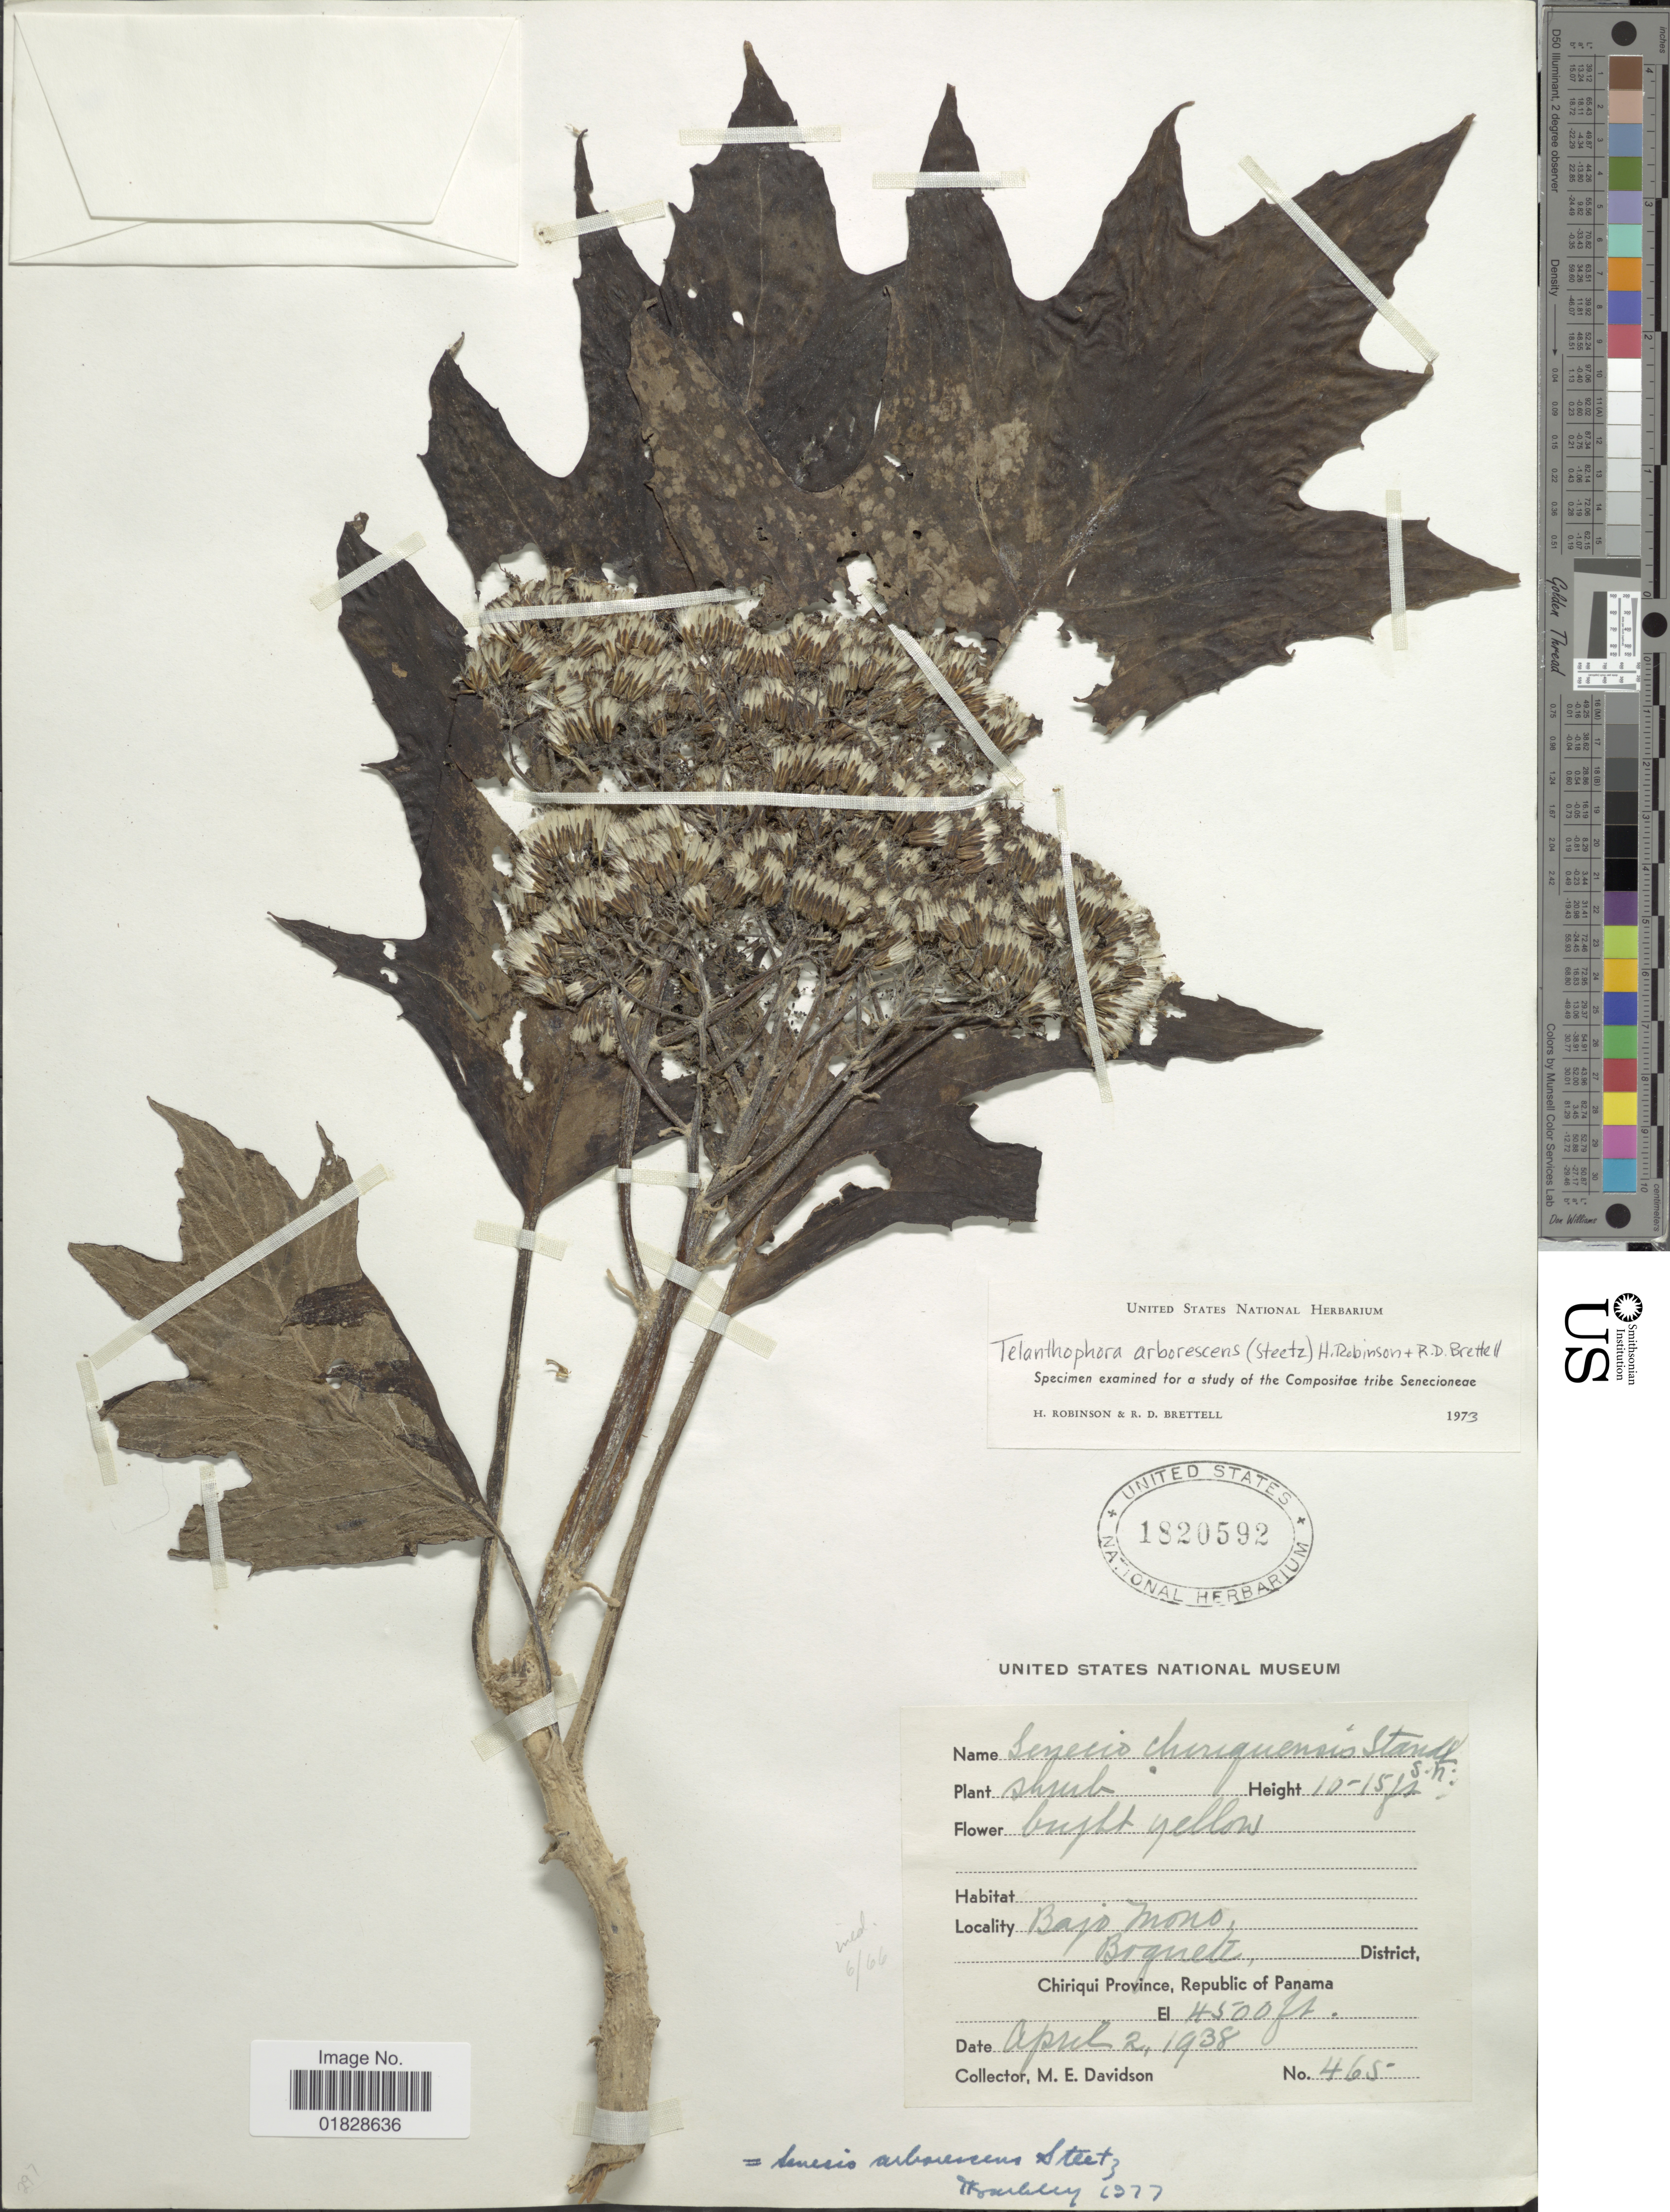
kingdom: Plantae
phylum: Tracheophyta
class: Magnoliopsida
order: Asterales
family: Asteraceae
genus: Telanthophora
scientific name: Telanthophora arborescens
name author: (Steetz) H. Rob. & Brettell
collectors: M. E. Davidson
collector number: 465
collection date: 1938-04-02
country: Panama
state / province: Chiriqui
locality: Bajo Mono, Boquete District, Chiriqui Province, Republic of Panama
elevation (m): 1372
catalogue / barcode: US 1820592